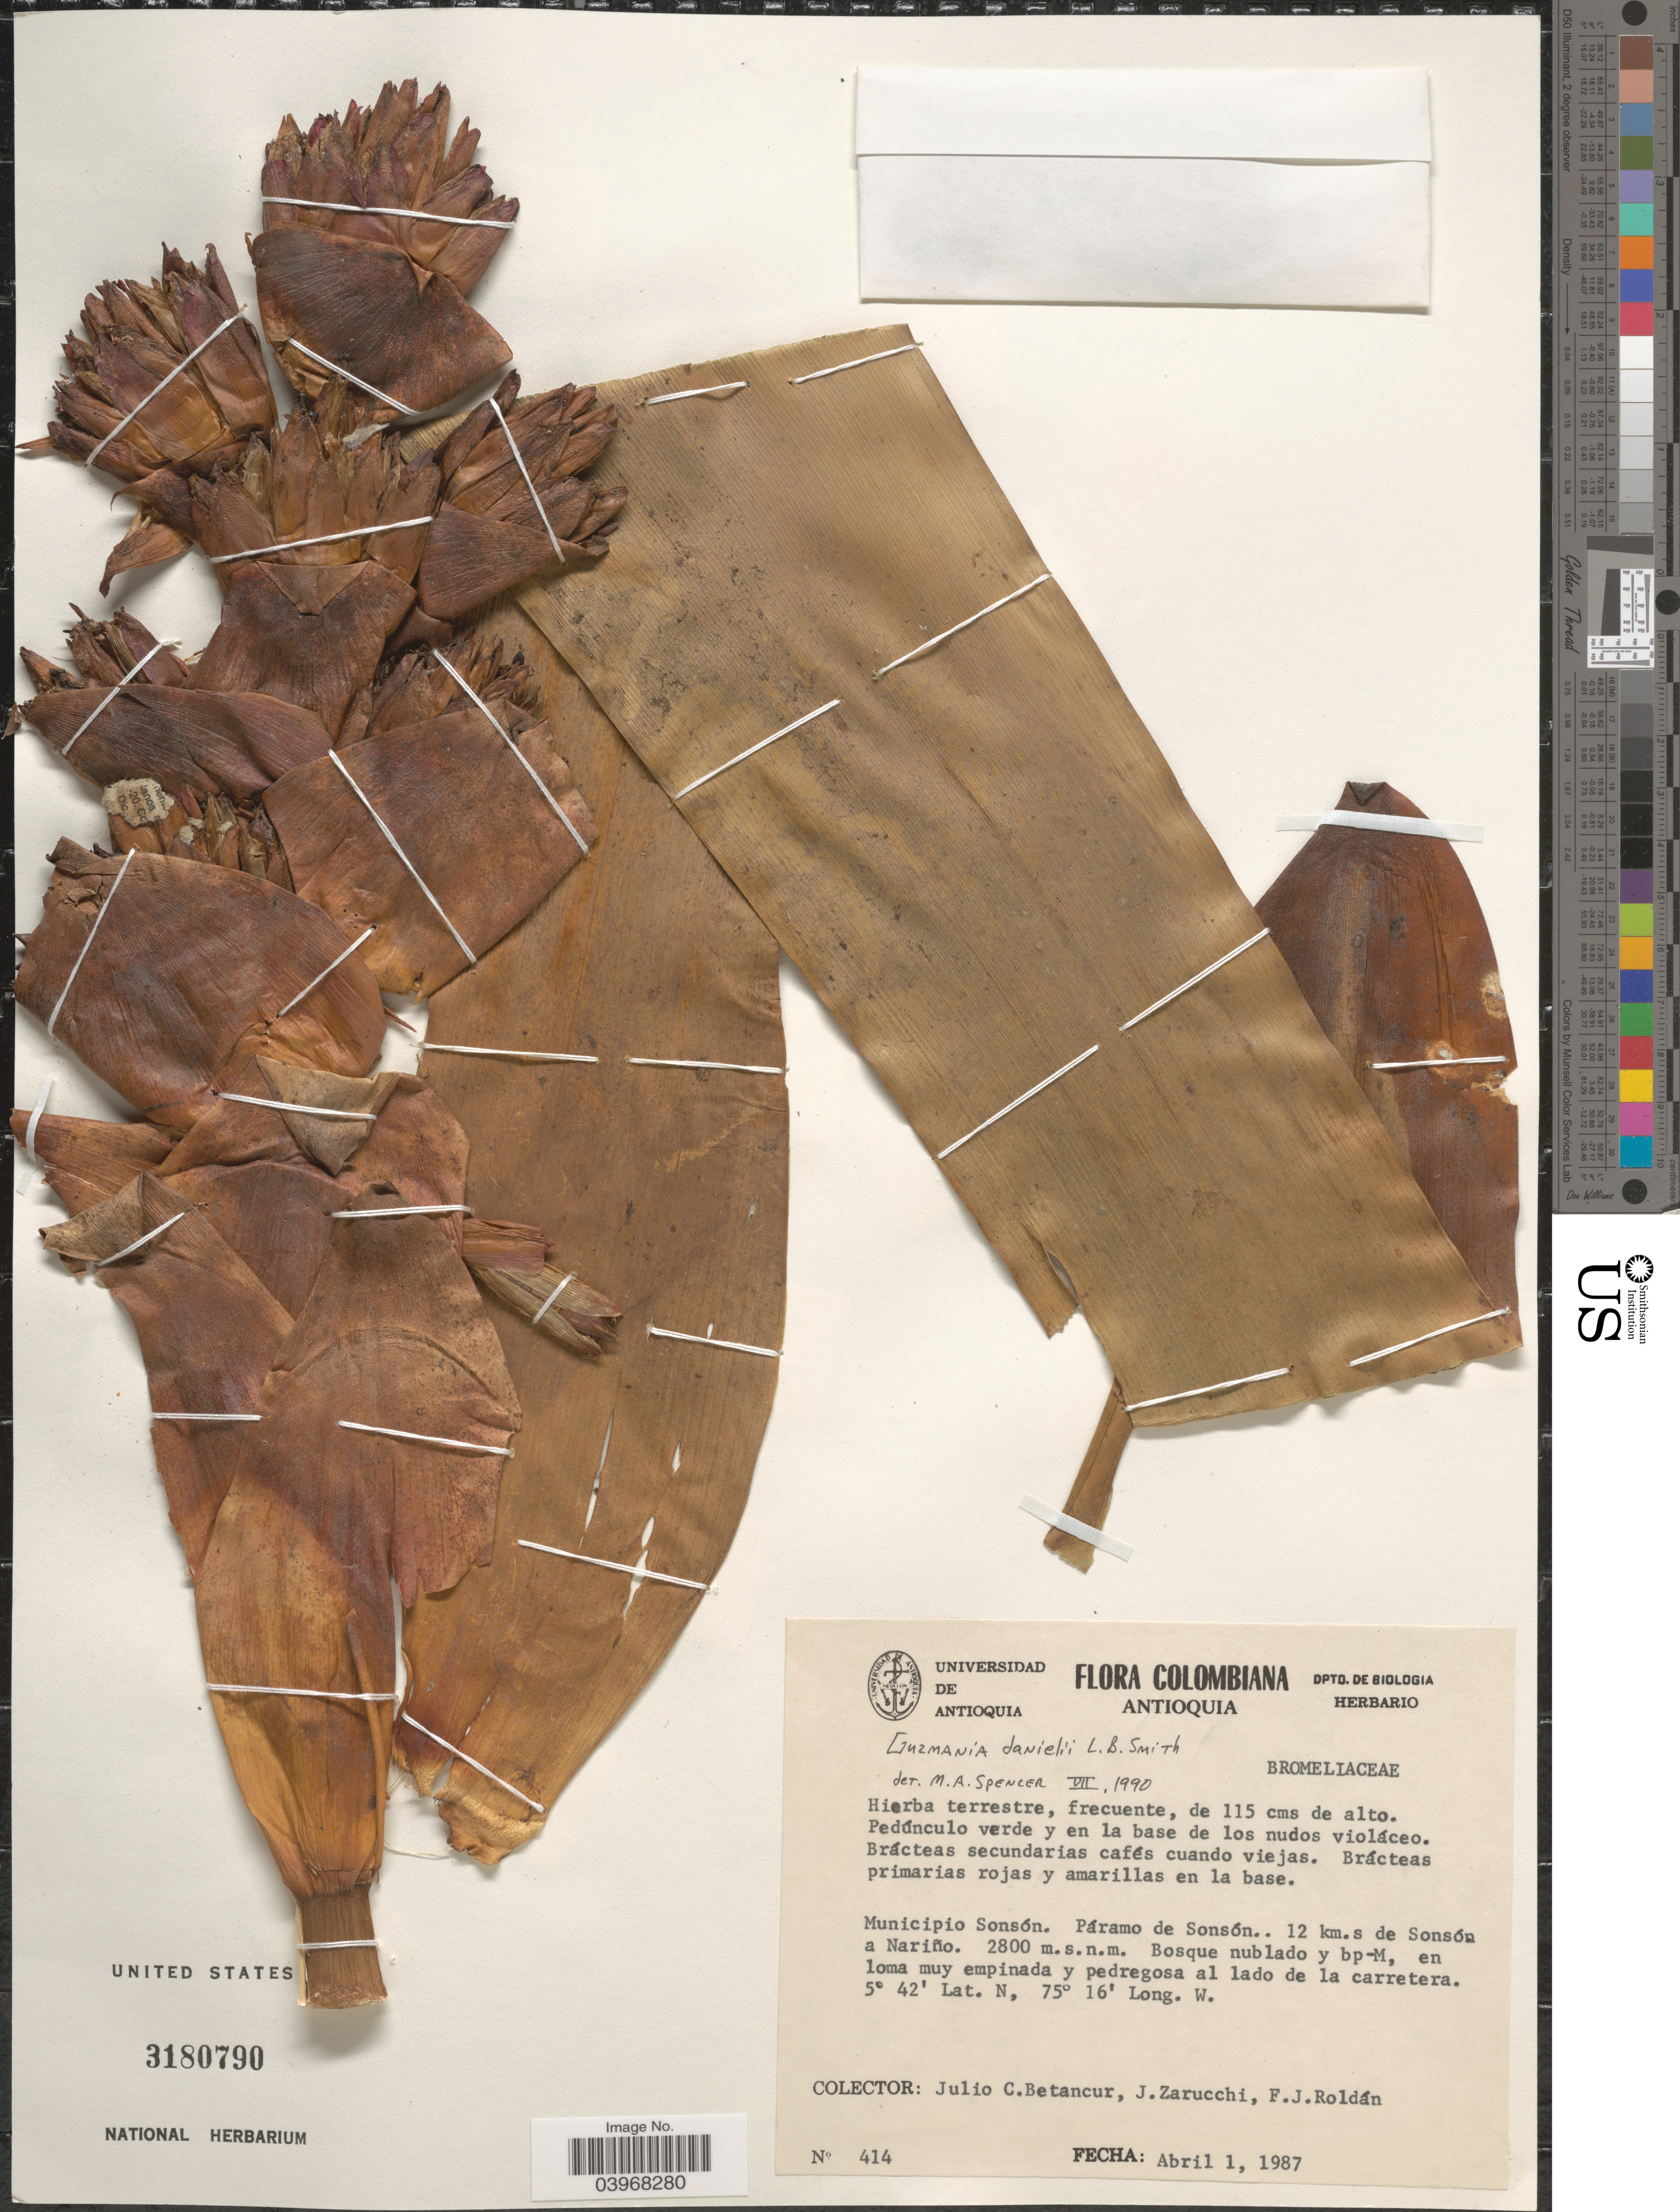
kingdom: Plantae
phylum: Tracheophyta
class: Liliopsida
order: Poales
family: Bromeliaceae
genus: Guzmania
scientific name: Guzmania danielii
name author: L.B. Sm.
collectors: J. C. Betancur, J. L. Zarucchi & F. J. Roldán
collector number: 414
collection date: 1987-04-01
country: Colombia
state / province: Antioquia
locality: Municipio Sonsón. Páramo de Sonsón. 12 km.s de Sonsón a Nariño.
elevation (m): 2800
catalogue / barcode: US 3180790